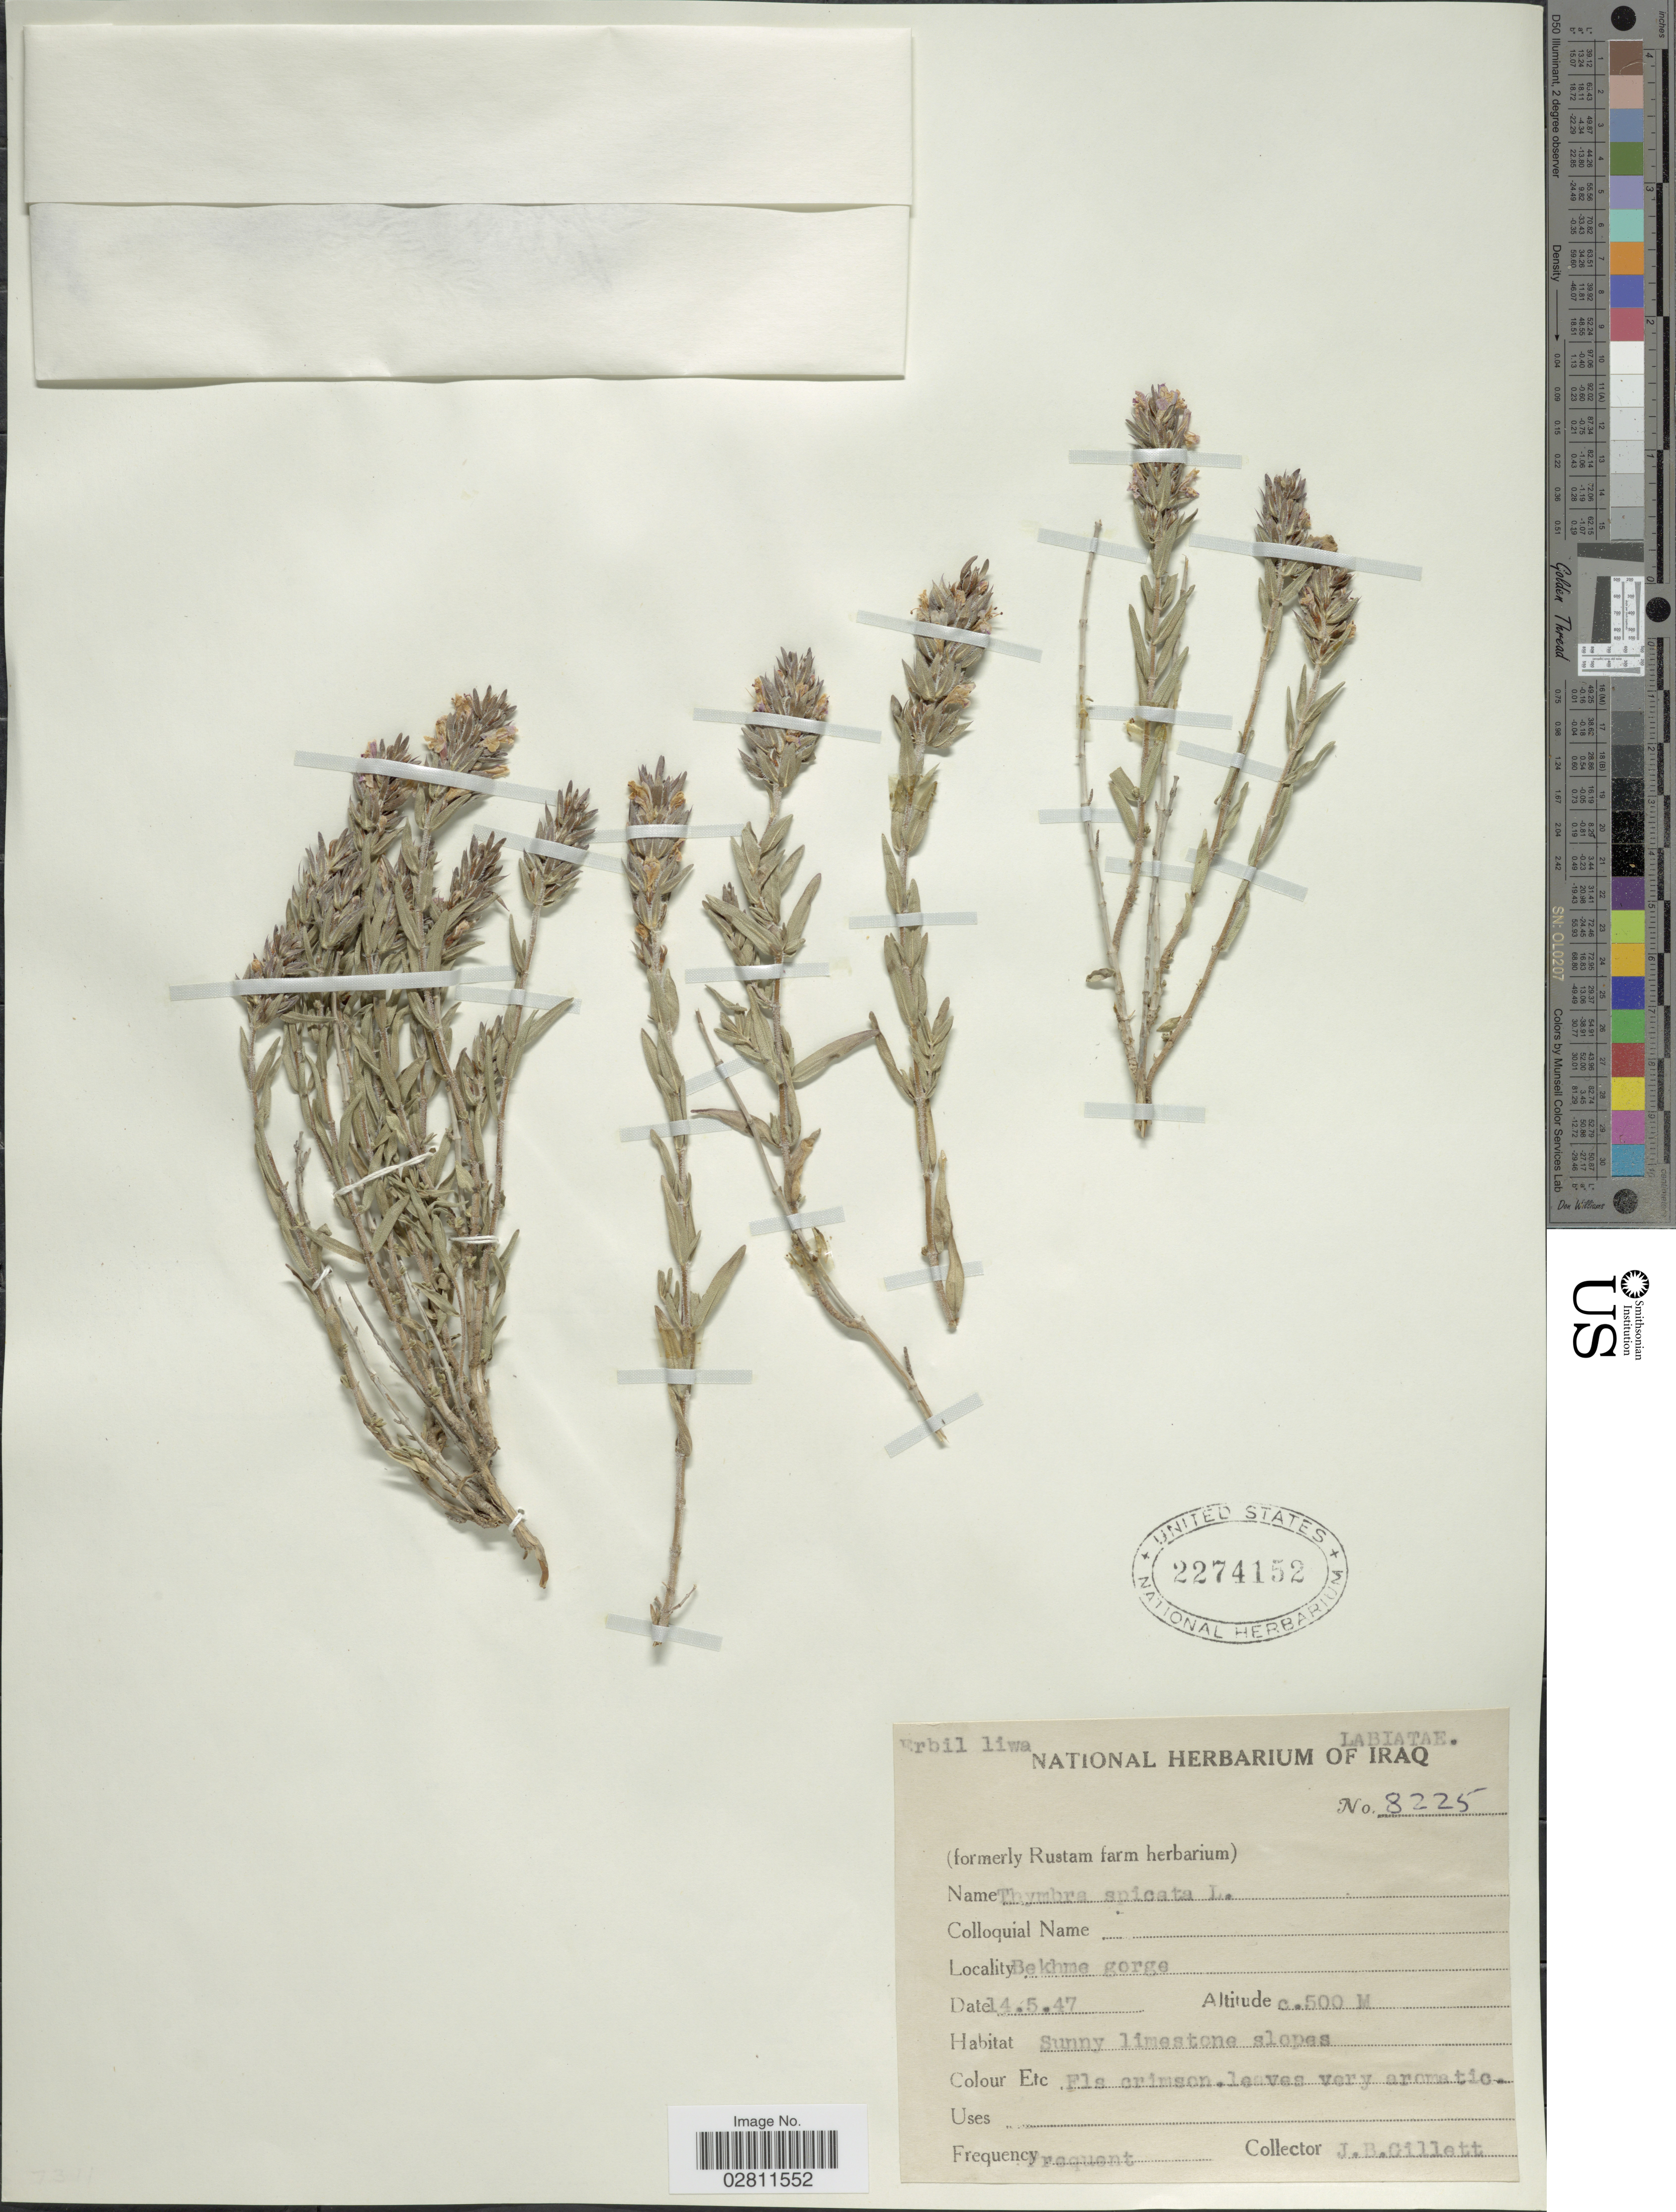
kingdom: Plantae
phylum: Tracheophyta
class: Magnoliopsida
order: Lamiales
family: Lamiaceae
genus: Thymbra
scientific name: Thymbra spicata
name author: L.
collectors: J. B. Gillett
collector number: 8225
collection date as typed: Transcribed d/m/y: 14/5/47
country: Iraq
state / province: Arbīl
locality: Bekhme gorge. Erbil liwa.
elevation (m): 500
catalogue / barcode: US 2274152